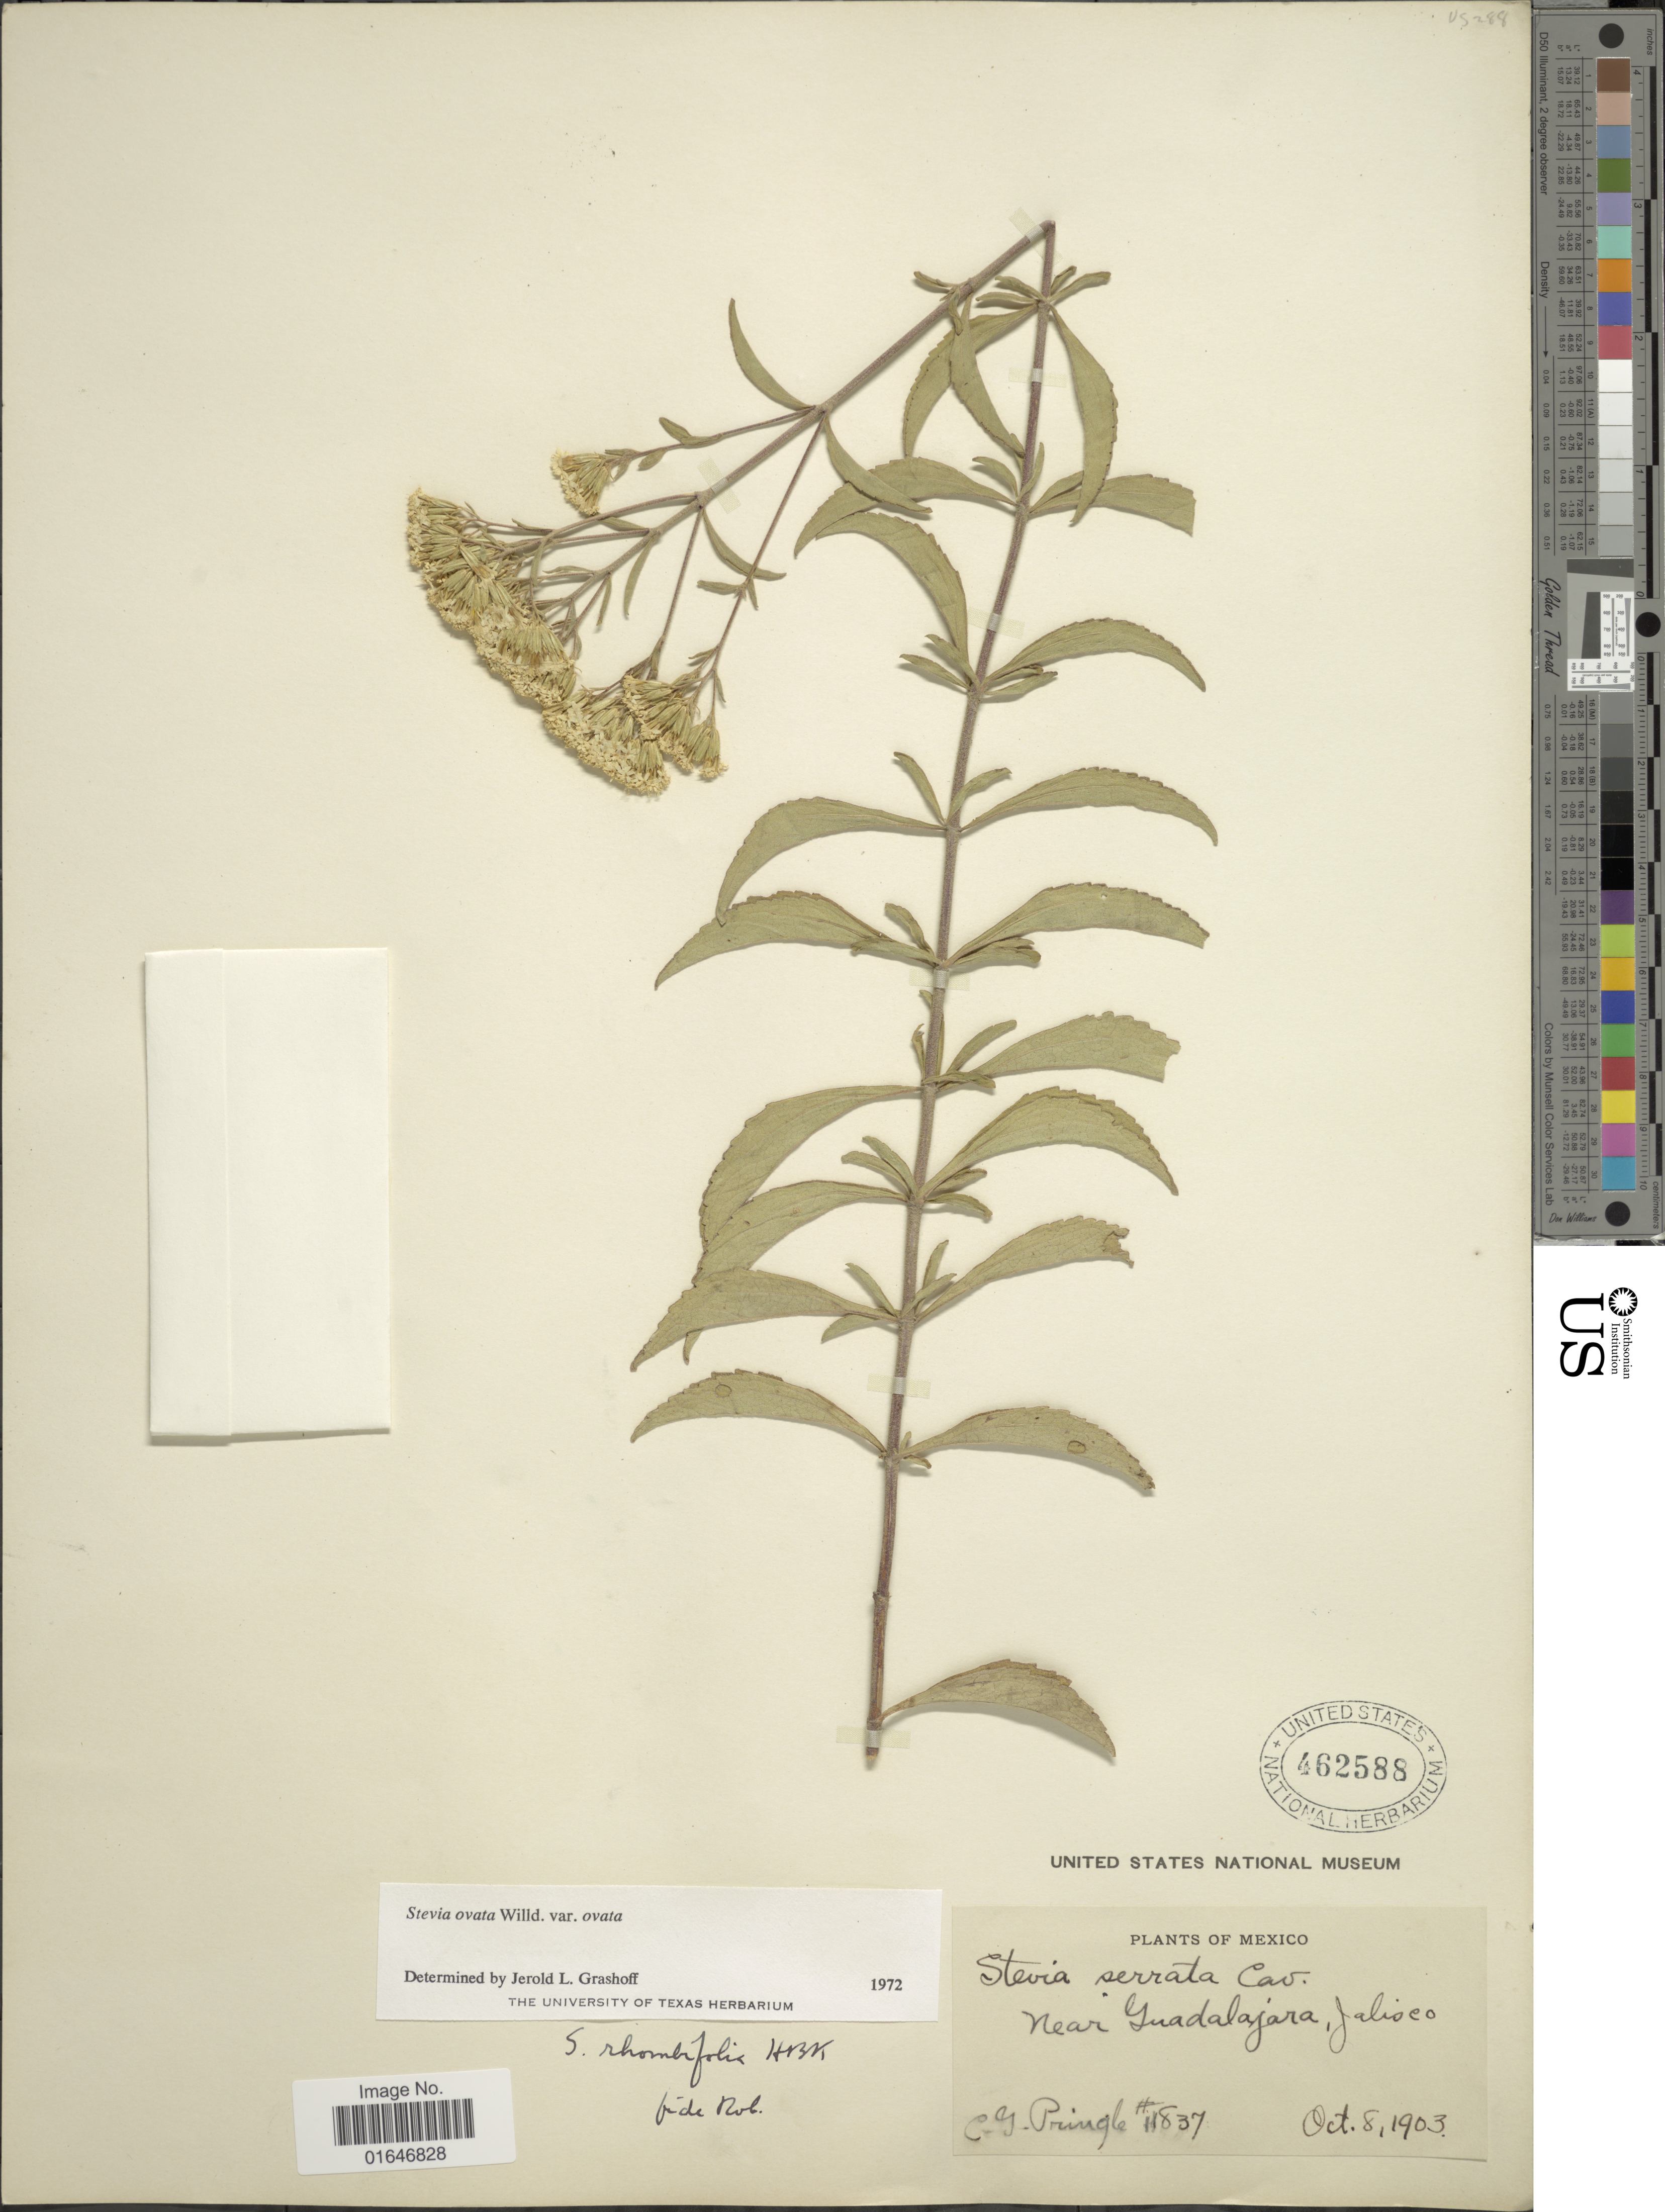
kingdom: Plantae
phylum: Tracheophyta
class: Magnoliopsida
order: Asterales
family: Asteraceae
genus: Stevia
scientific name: Stevia ovata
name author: Willd.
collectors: C. G. Pringle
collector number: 11837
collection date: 1903-10-08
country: Mexico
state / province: Jalisco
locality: Near Guadalajara.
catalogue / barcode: US 462588